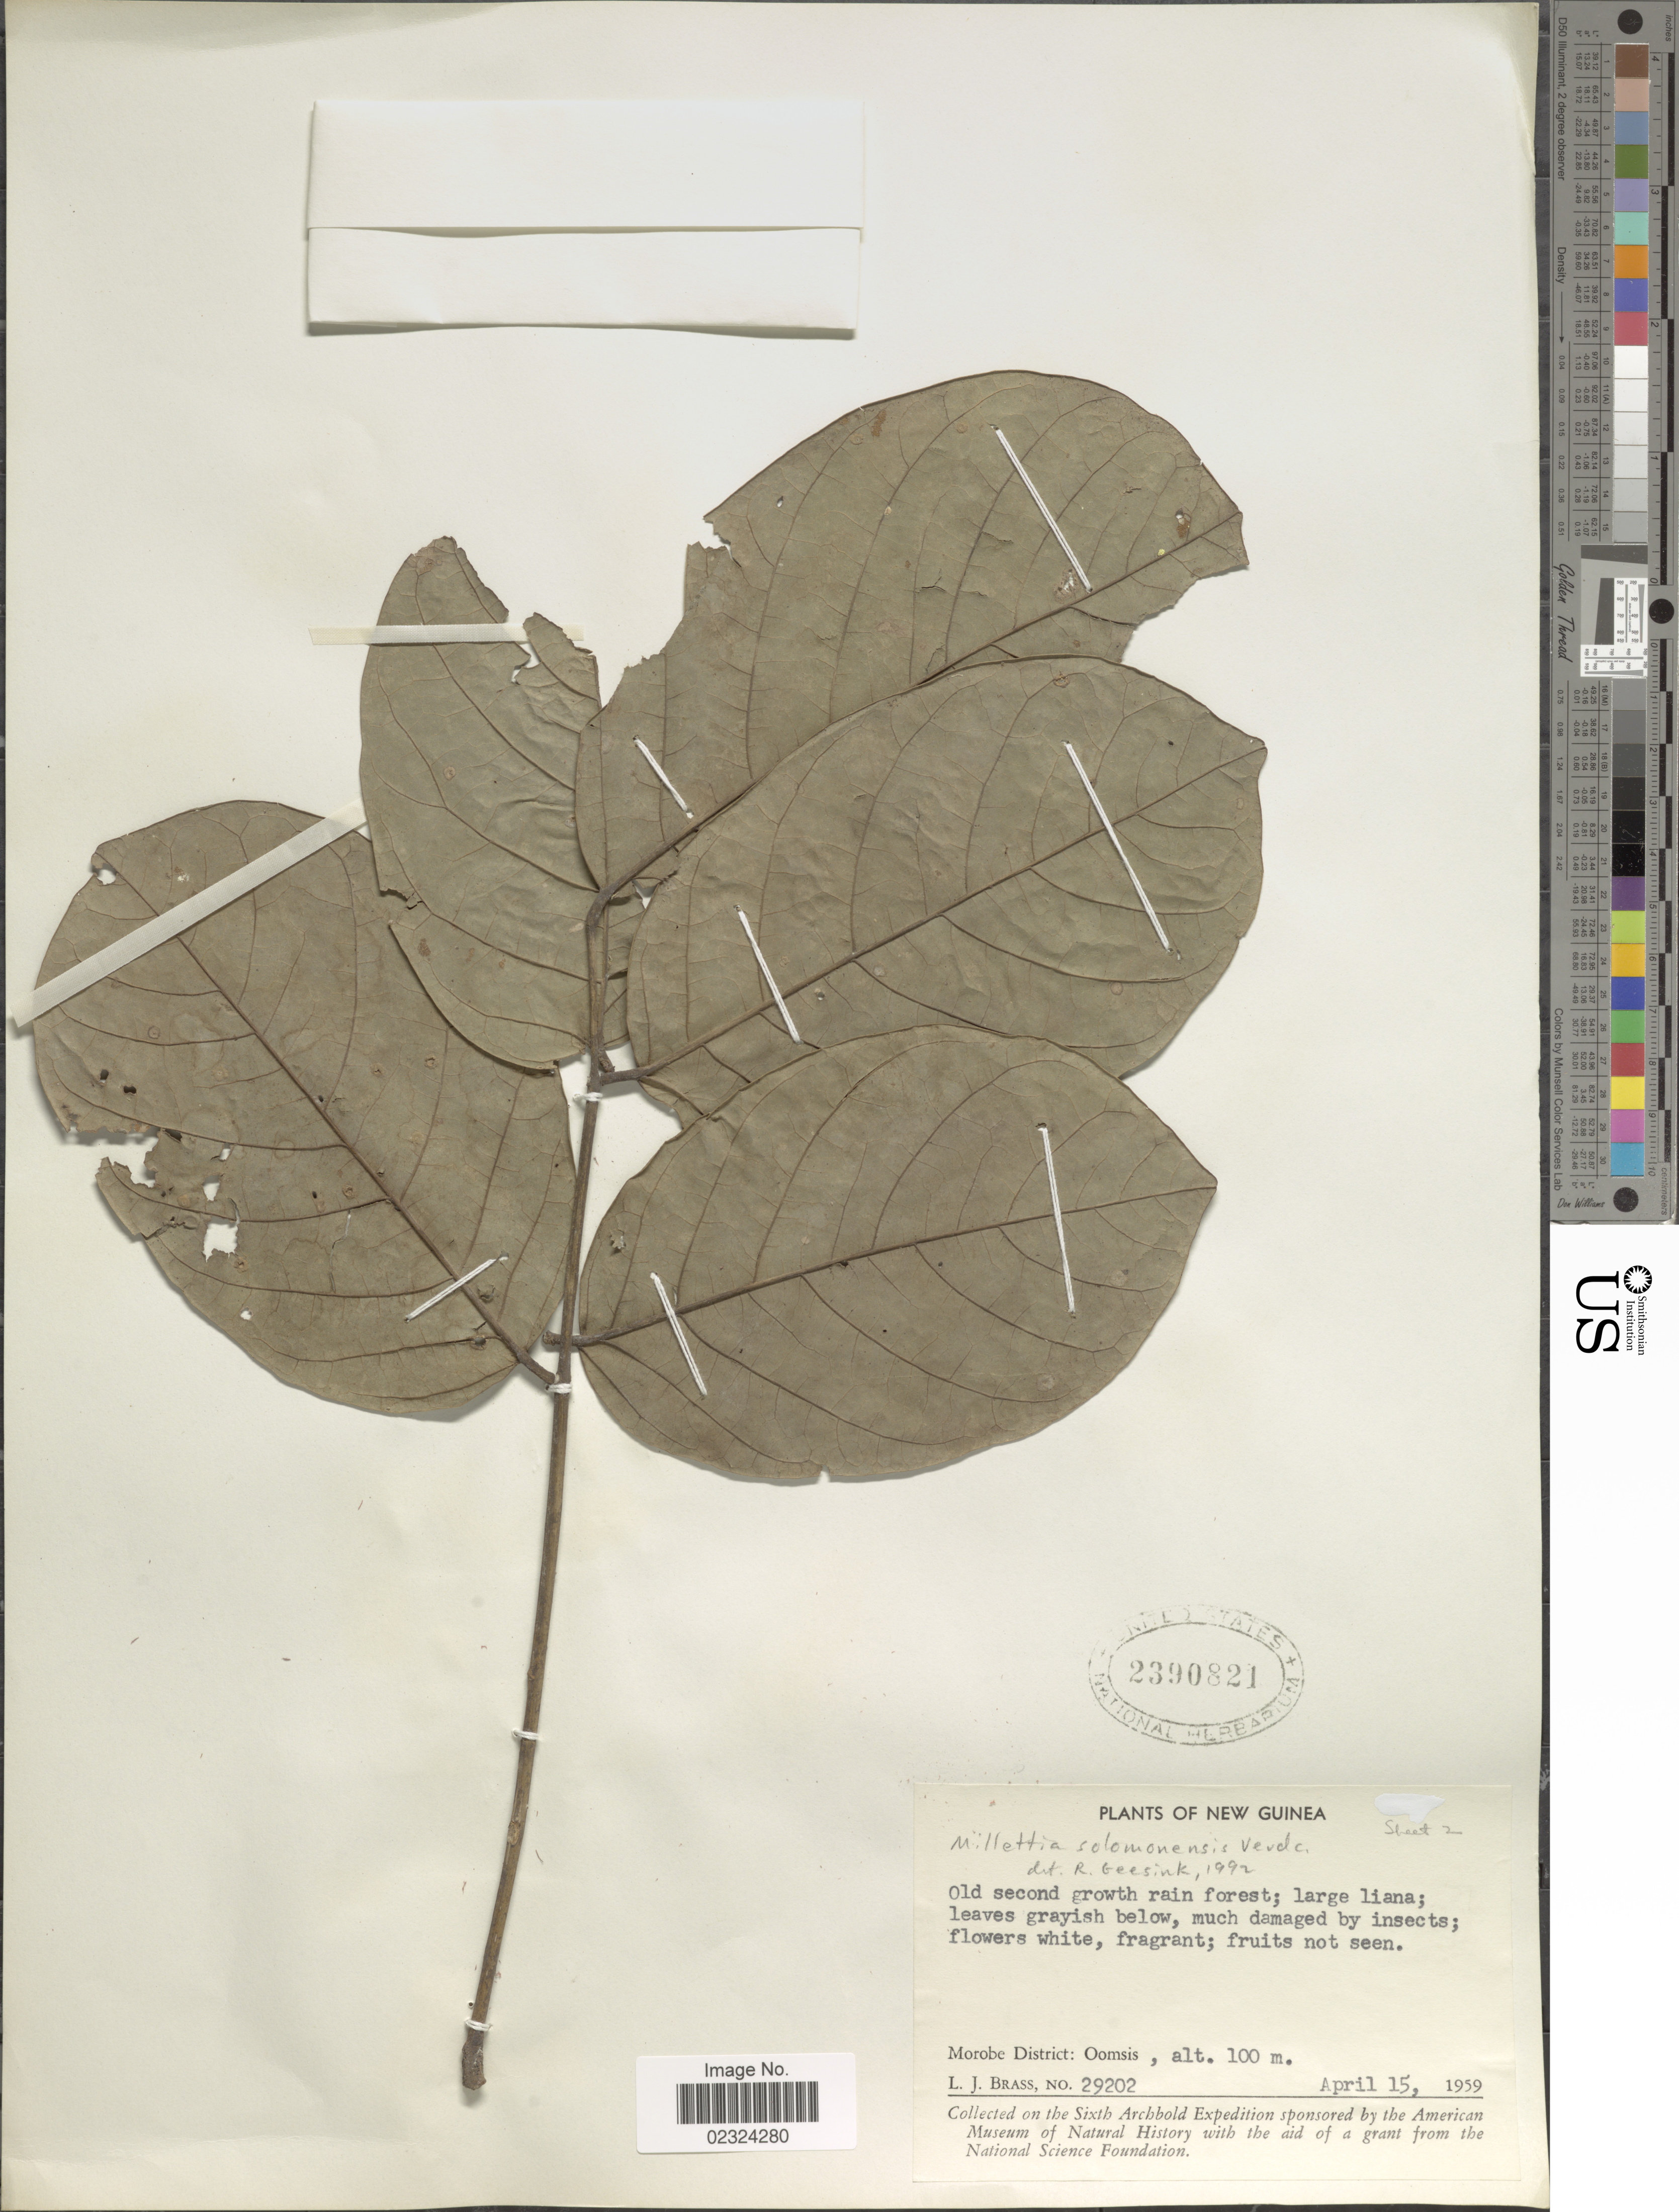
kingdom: Plantae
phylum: Tracheophyta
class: Magnoliopsida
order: Fabales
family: Fabaceae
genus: Millettia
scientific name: Millettia solomonensis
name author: Verdc.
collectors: L. J. Brass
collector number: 29202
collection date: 1959-04-15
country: Papua New Guinea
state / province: Morobe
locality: New Guinea. Morobe District: Oomsis.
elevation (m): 100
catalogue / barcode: US 2390821